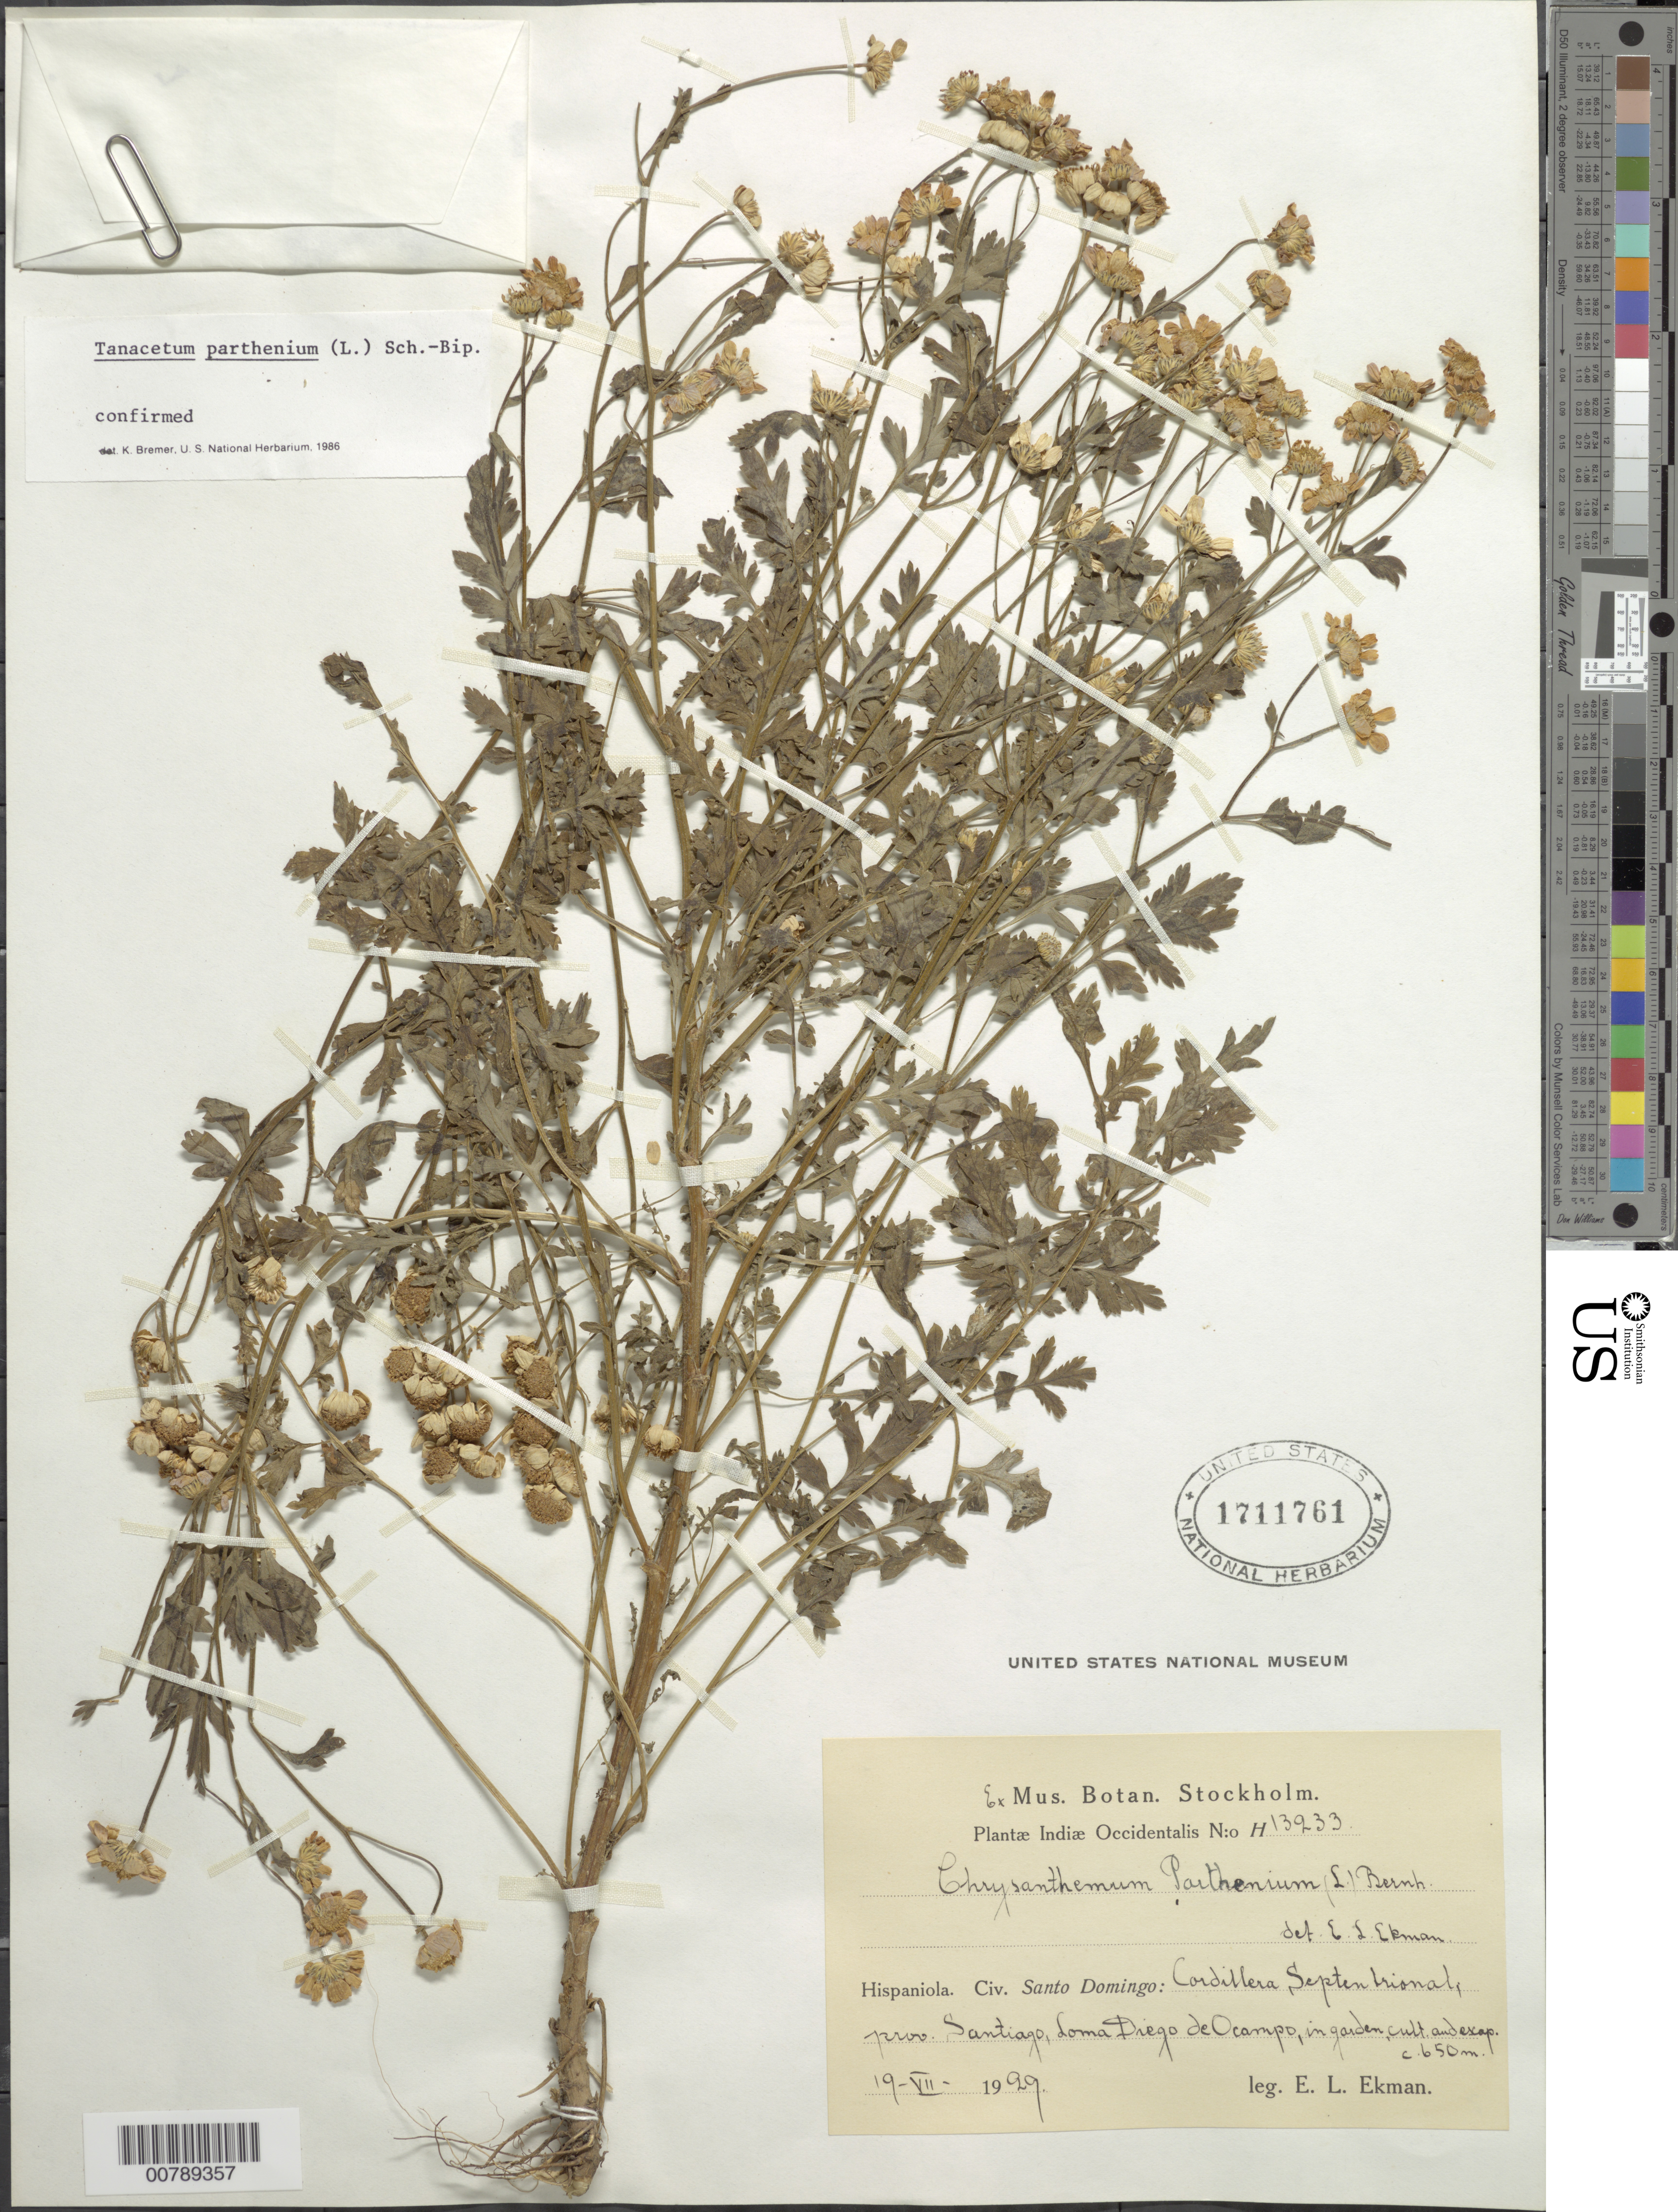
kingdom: Plantae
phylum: Tracheophyta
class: Magnoliopsida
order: Asterales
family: Asteraceae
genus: Tanacetum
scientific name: Tanacetum parthenium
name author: (L.) Sch. Bip.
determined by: Bremer, K.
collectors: E. L. Ekman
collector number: H 13933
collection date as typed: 19 Jul 1929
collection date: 1929-07-19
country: Dominican Republic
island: Hispaniola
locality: Santo Domingo. Cordillera Septentrional, provincia Santiago, Loma Diego Ocampo, in garden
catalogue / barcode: US 1711761